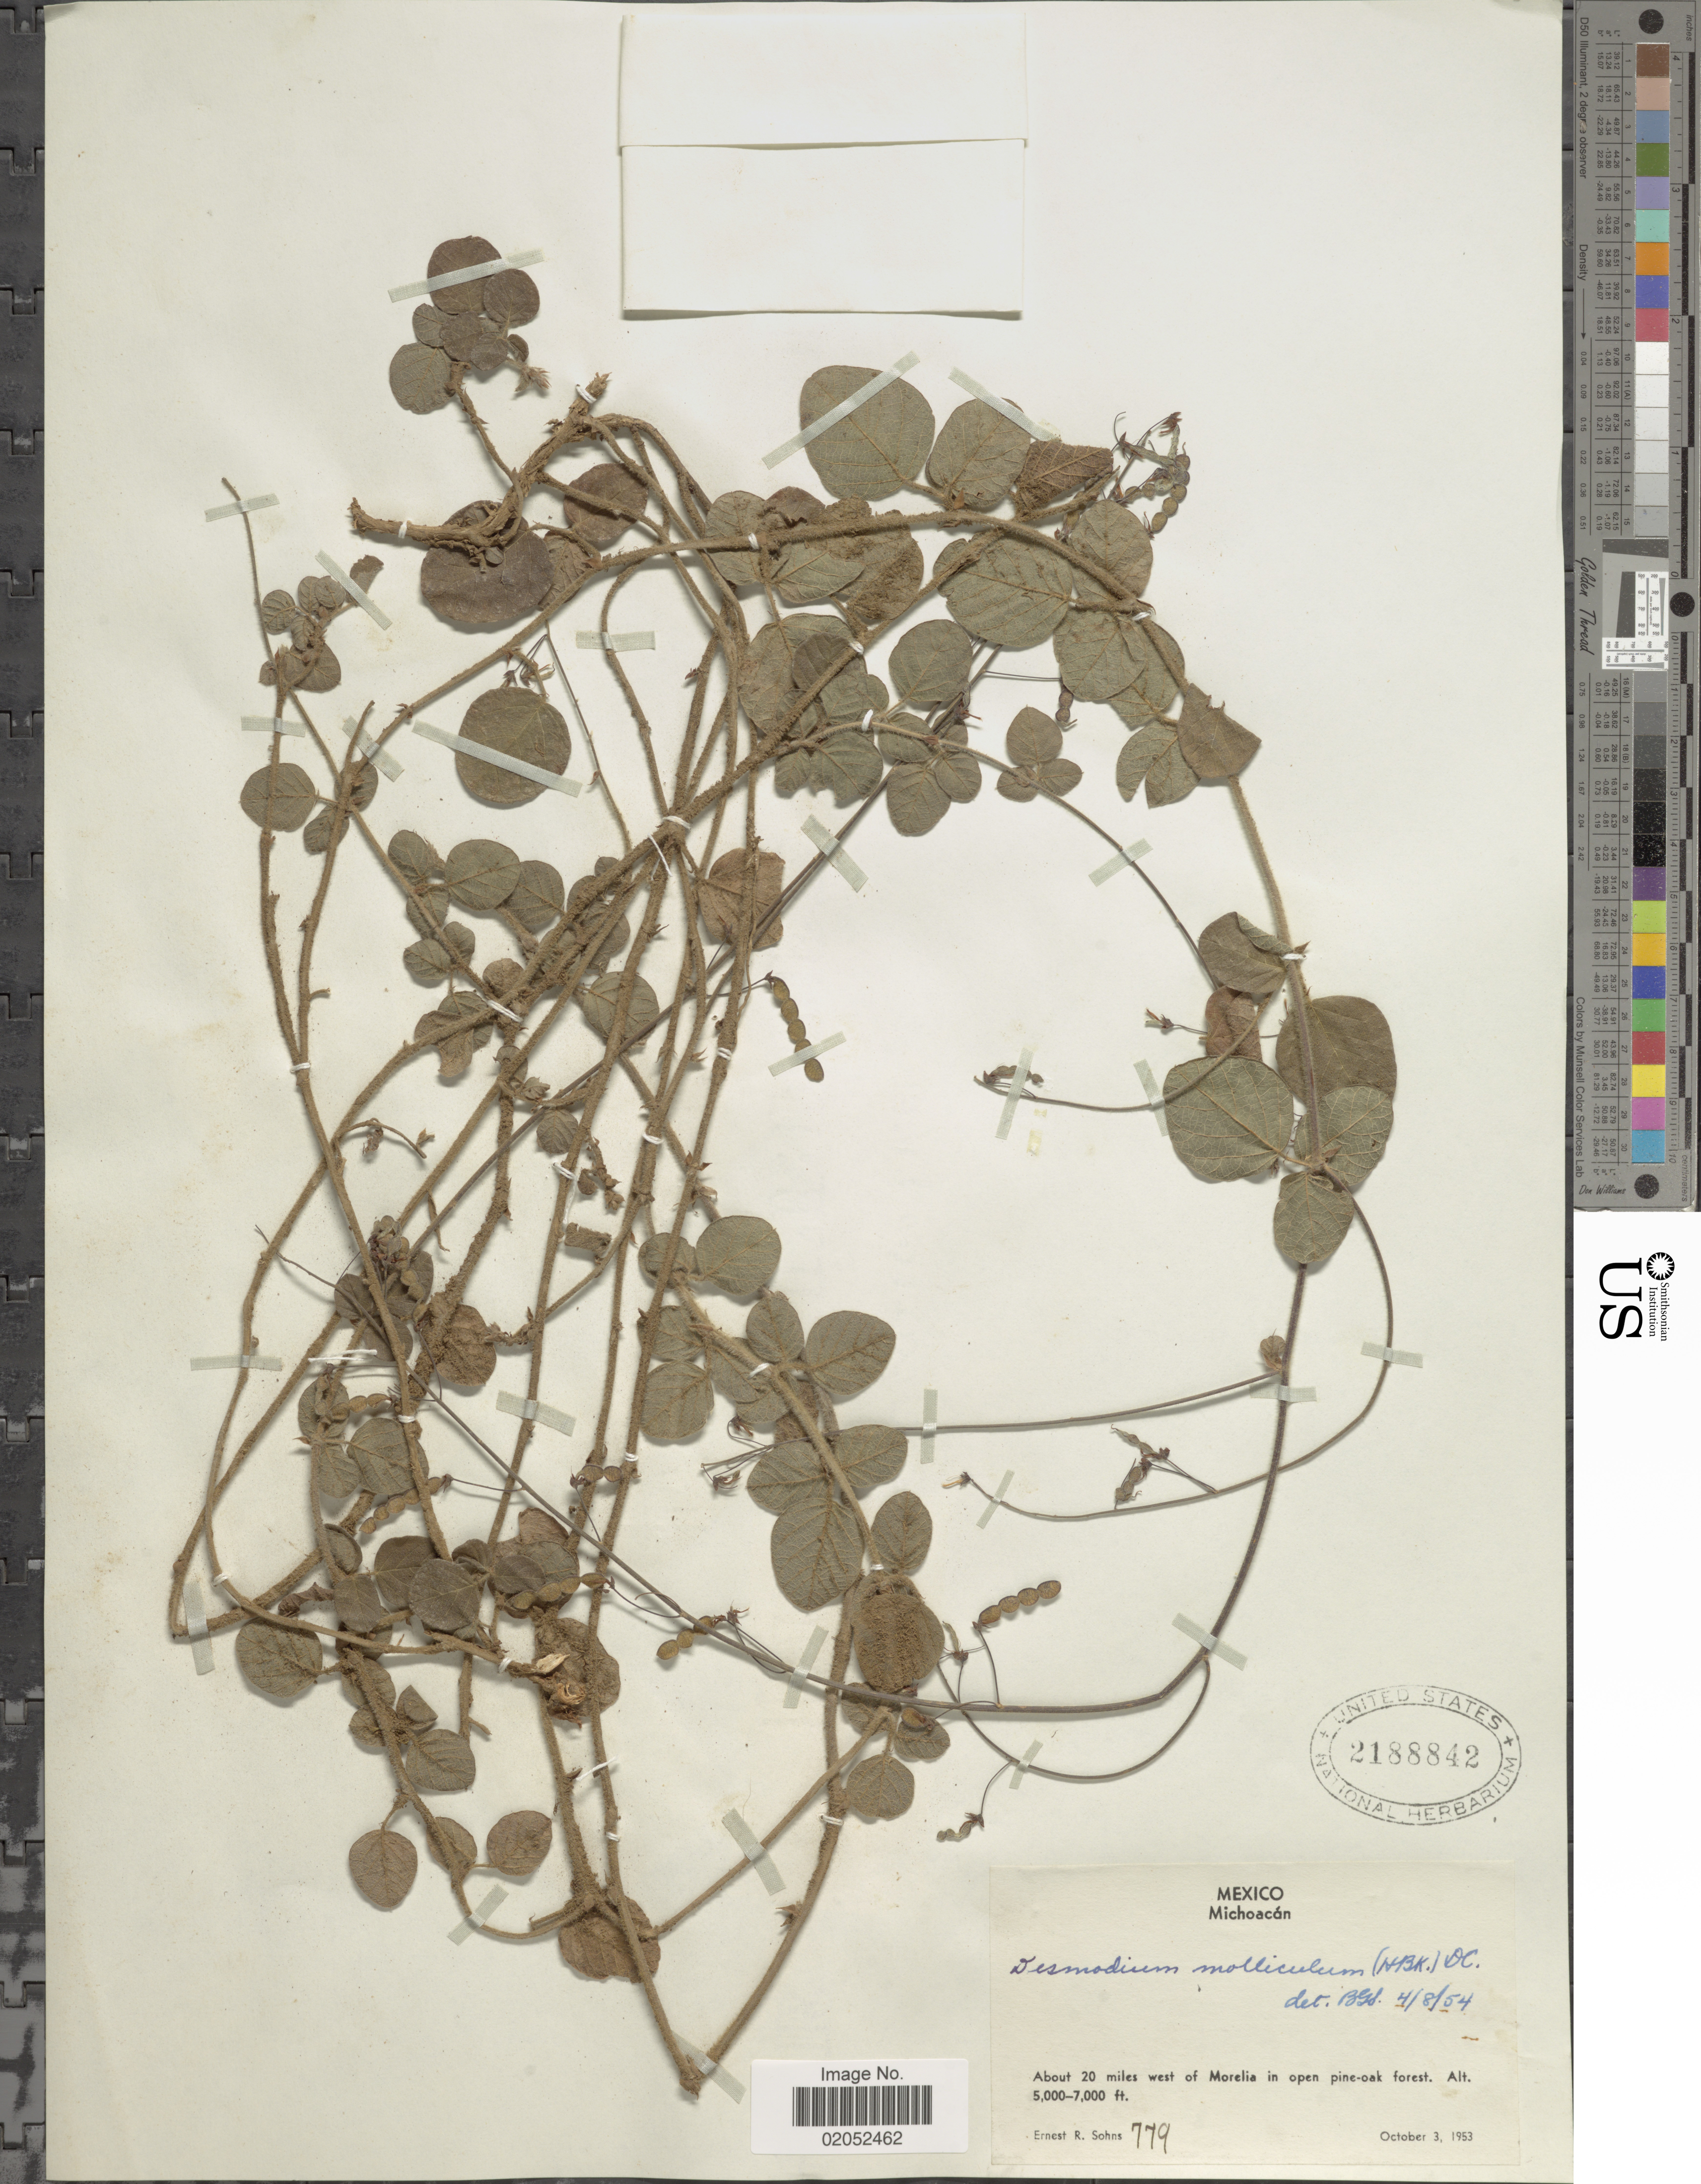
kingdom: Plantae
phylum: Tracheophyta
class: Magnoliopsida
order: Fabales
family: Fabaceae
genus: Desmodium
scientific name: Desmodium molliculum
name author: (Kunth) DC.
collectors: E. R. Sohns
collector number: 779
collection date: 1953-10-03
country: Mexico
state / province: Michoacán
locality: About 20 miles west of Morelia in open pine-oak forest.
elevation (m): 1524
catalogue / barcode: US 2188842